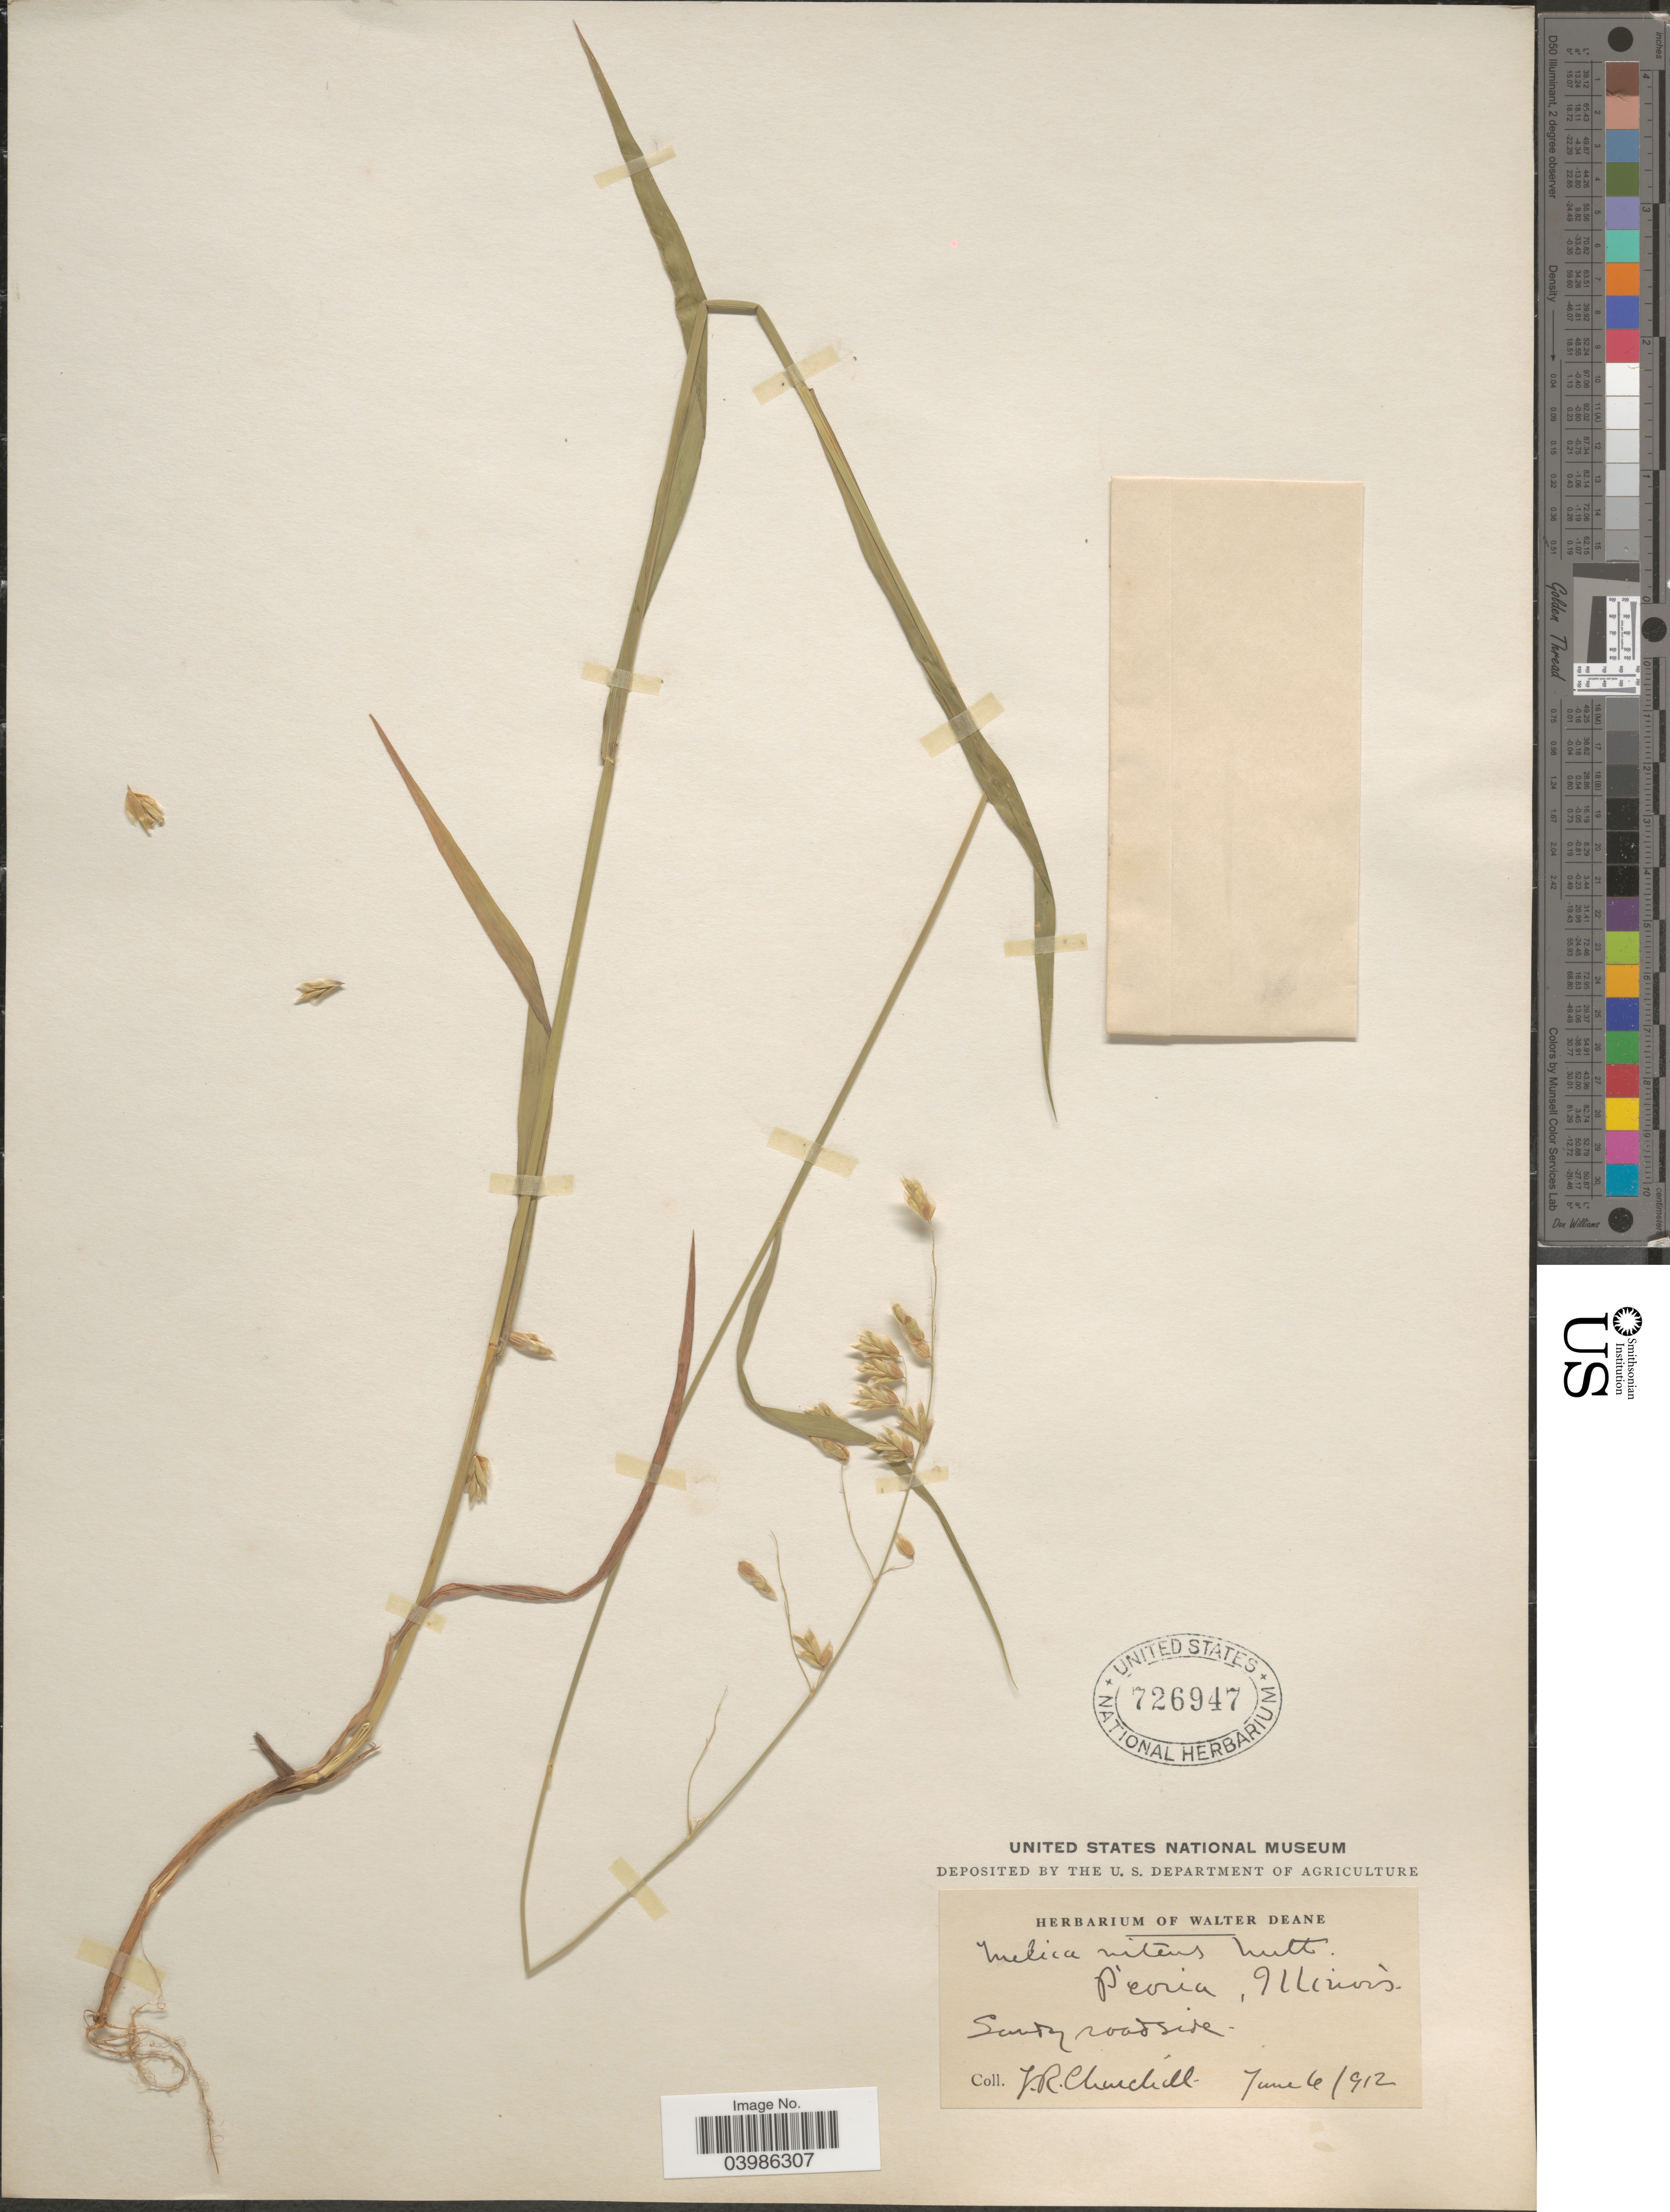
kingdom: Plantae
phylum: Tracheophyta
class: Liliopsida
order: Poales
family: Poaceae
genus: Melica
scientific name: Melica nitens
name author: (Scribn.) Nutt. ex Piper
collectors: J. Churchill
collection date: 1912-06-06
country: United States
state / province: Illinois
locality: Peoria.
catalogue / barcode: US 726947